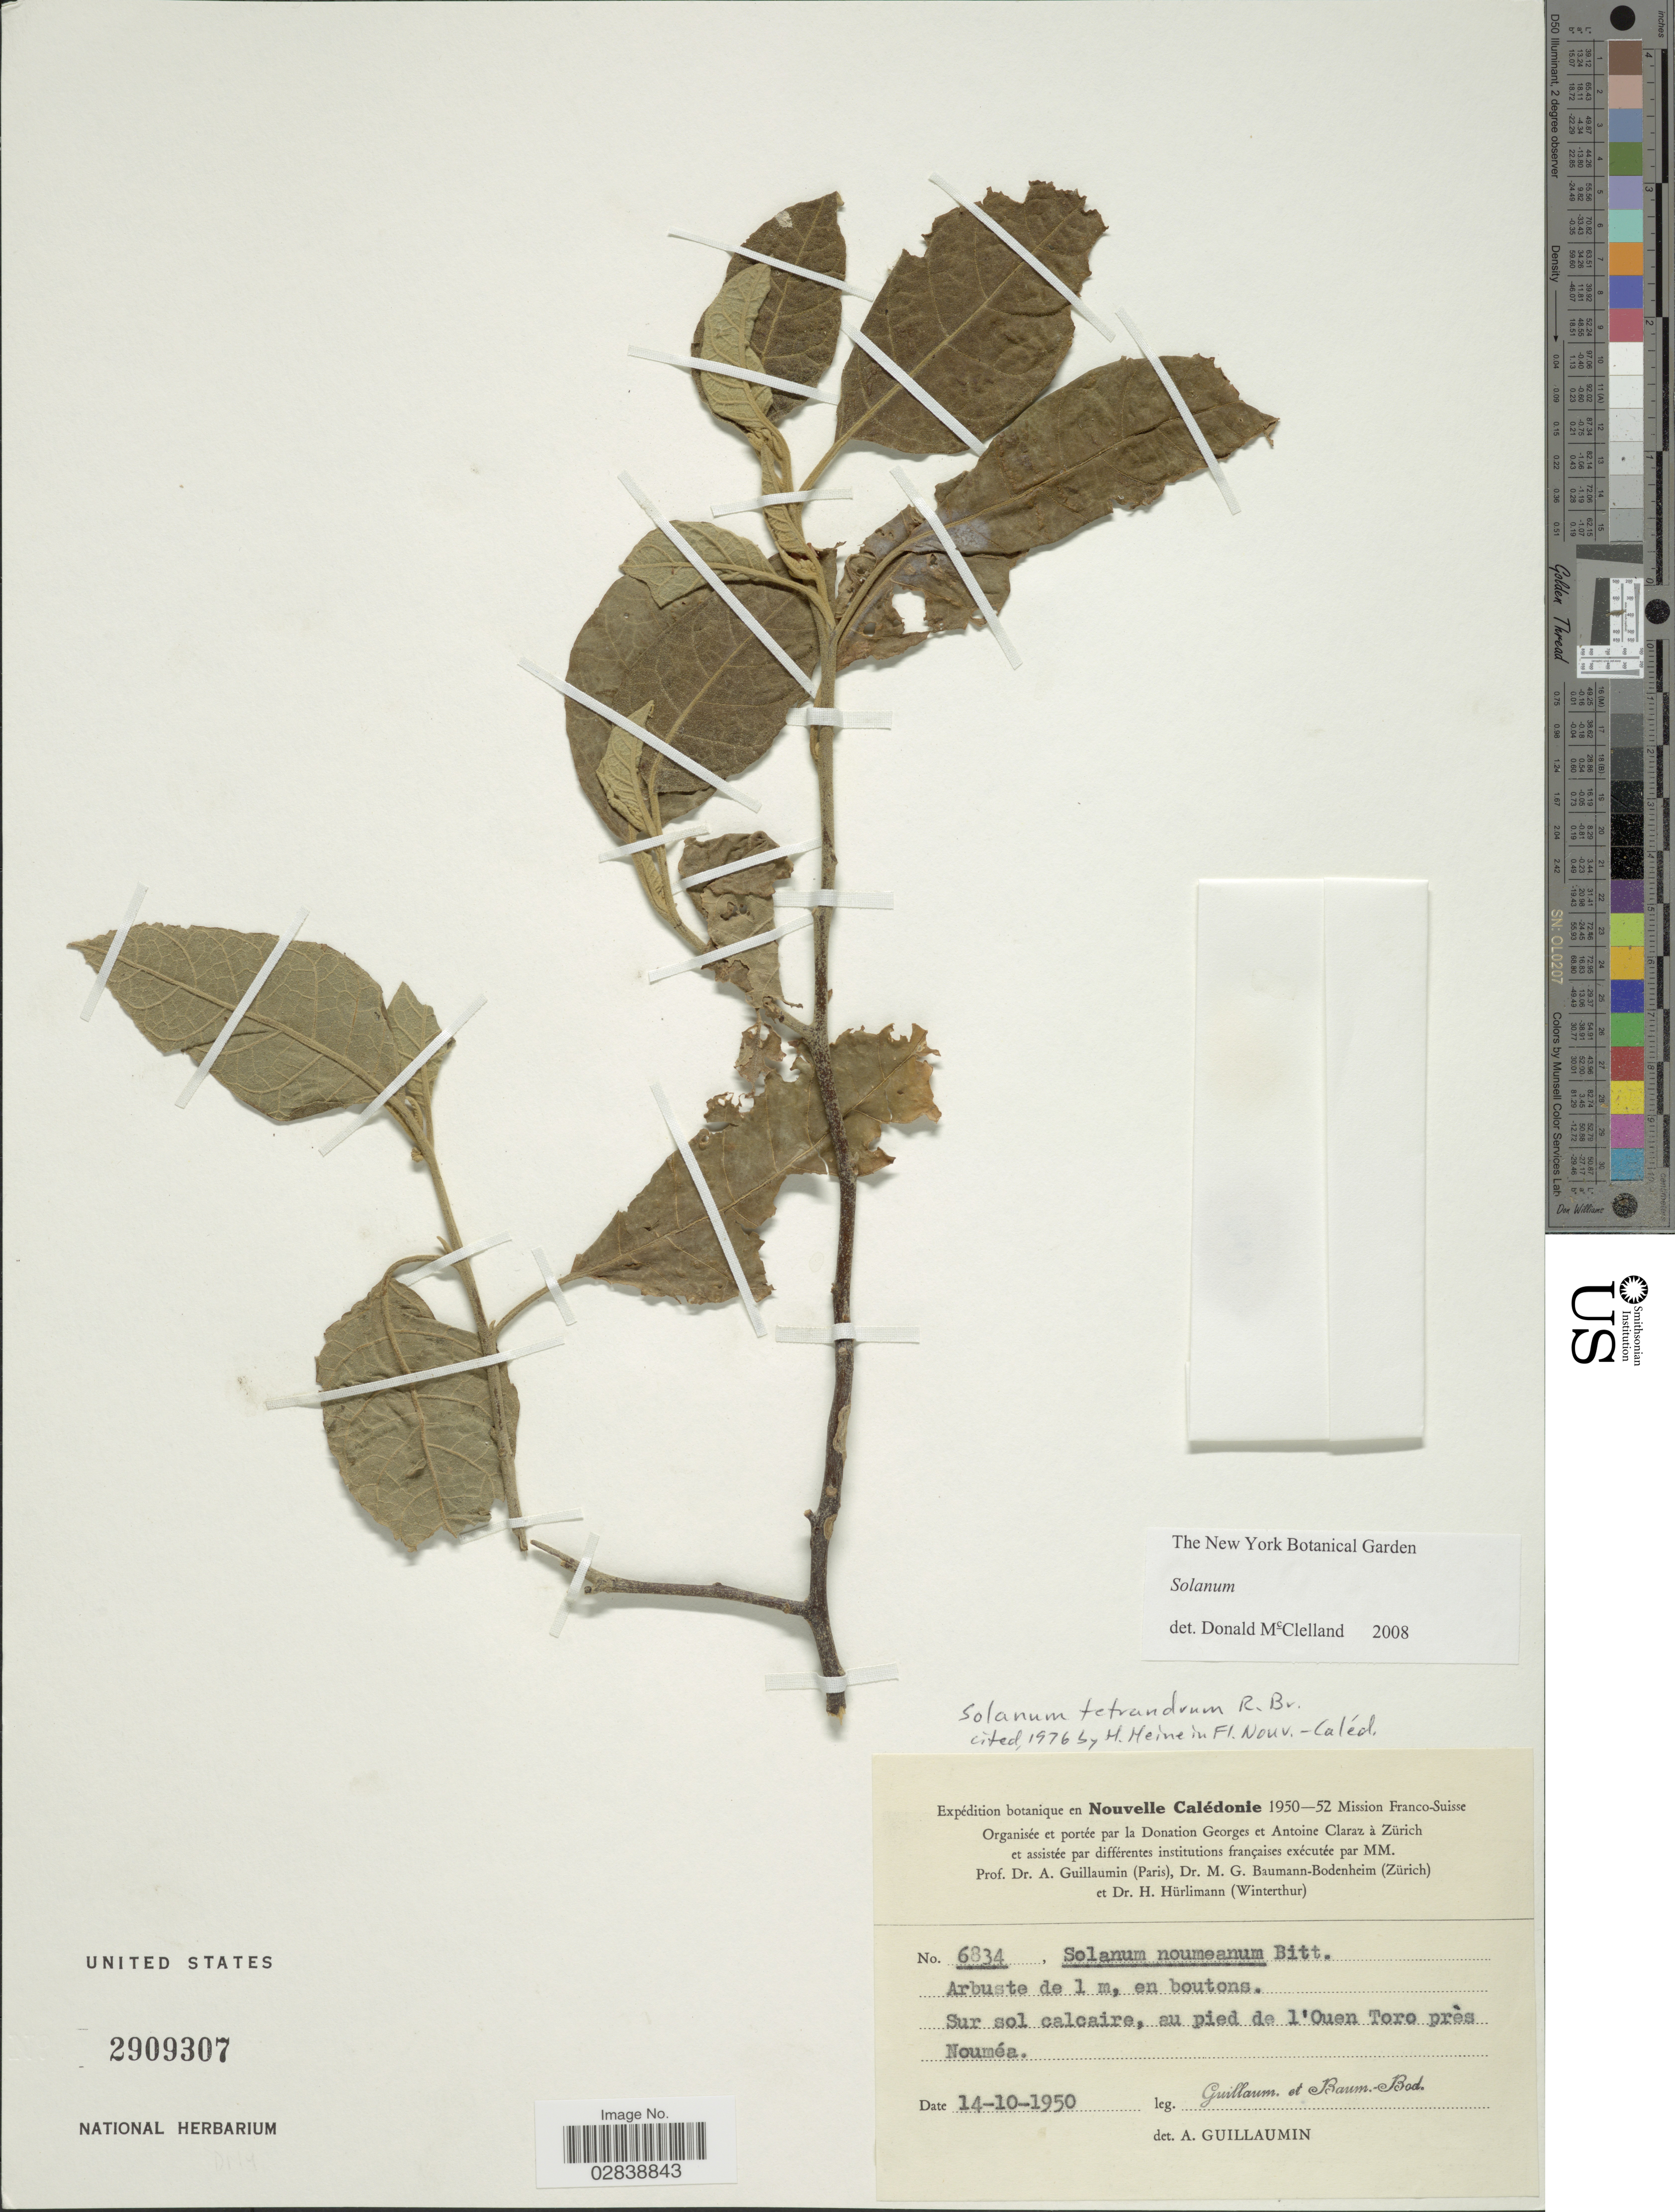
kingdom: Plantae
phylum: Tracheophyta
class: Magnoliopsida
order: Solanales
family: Solanaceae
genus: Solanum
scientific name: Solanum tetrandrum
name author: R. Br.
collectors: A. Guillaumin & M. G. Baumann-Bodenheim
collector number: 6834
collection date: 1950-10-14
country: New Caledonia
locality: Sur sol calcaire, au pied de l'Ouen Toro près Nouméa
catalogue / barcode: US 2909307